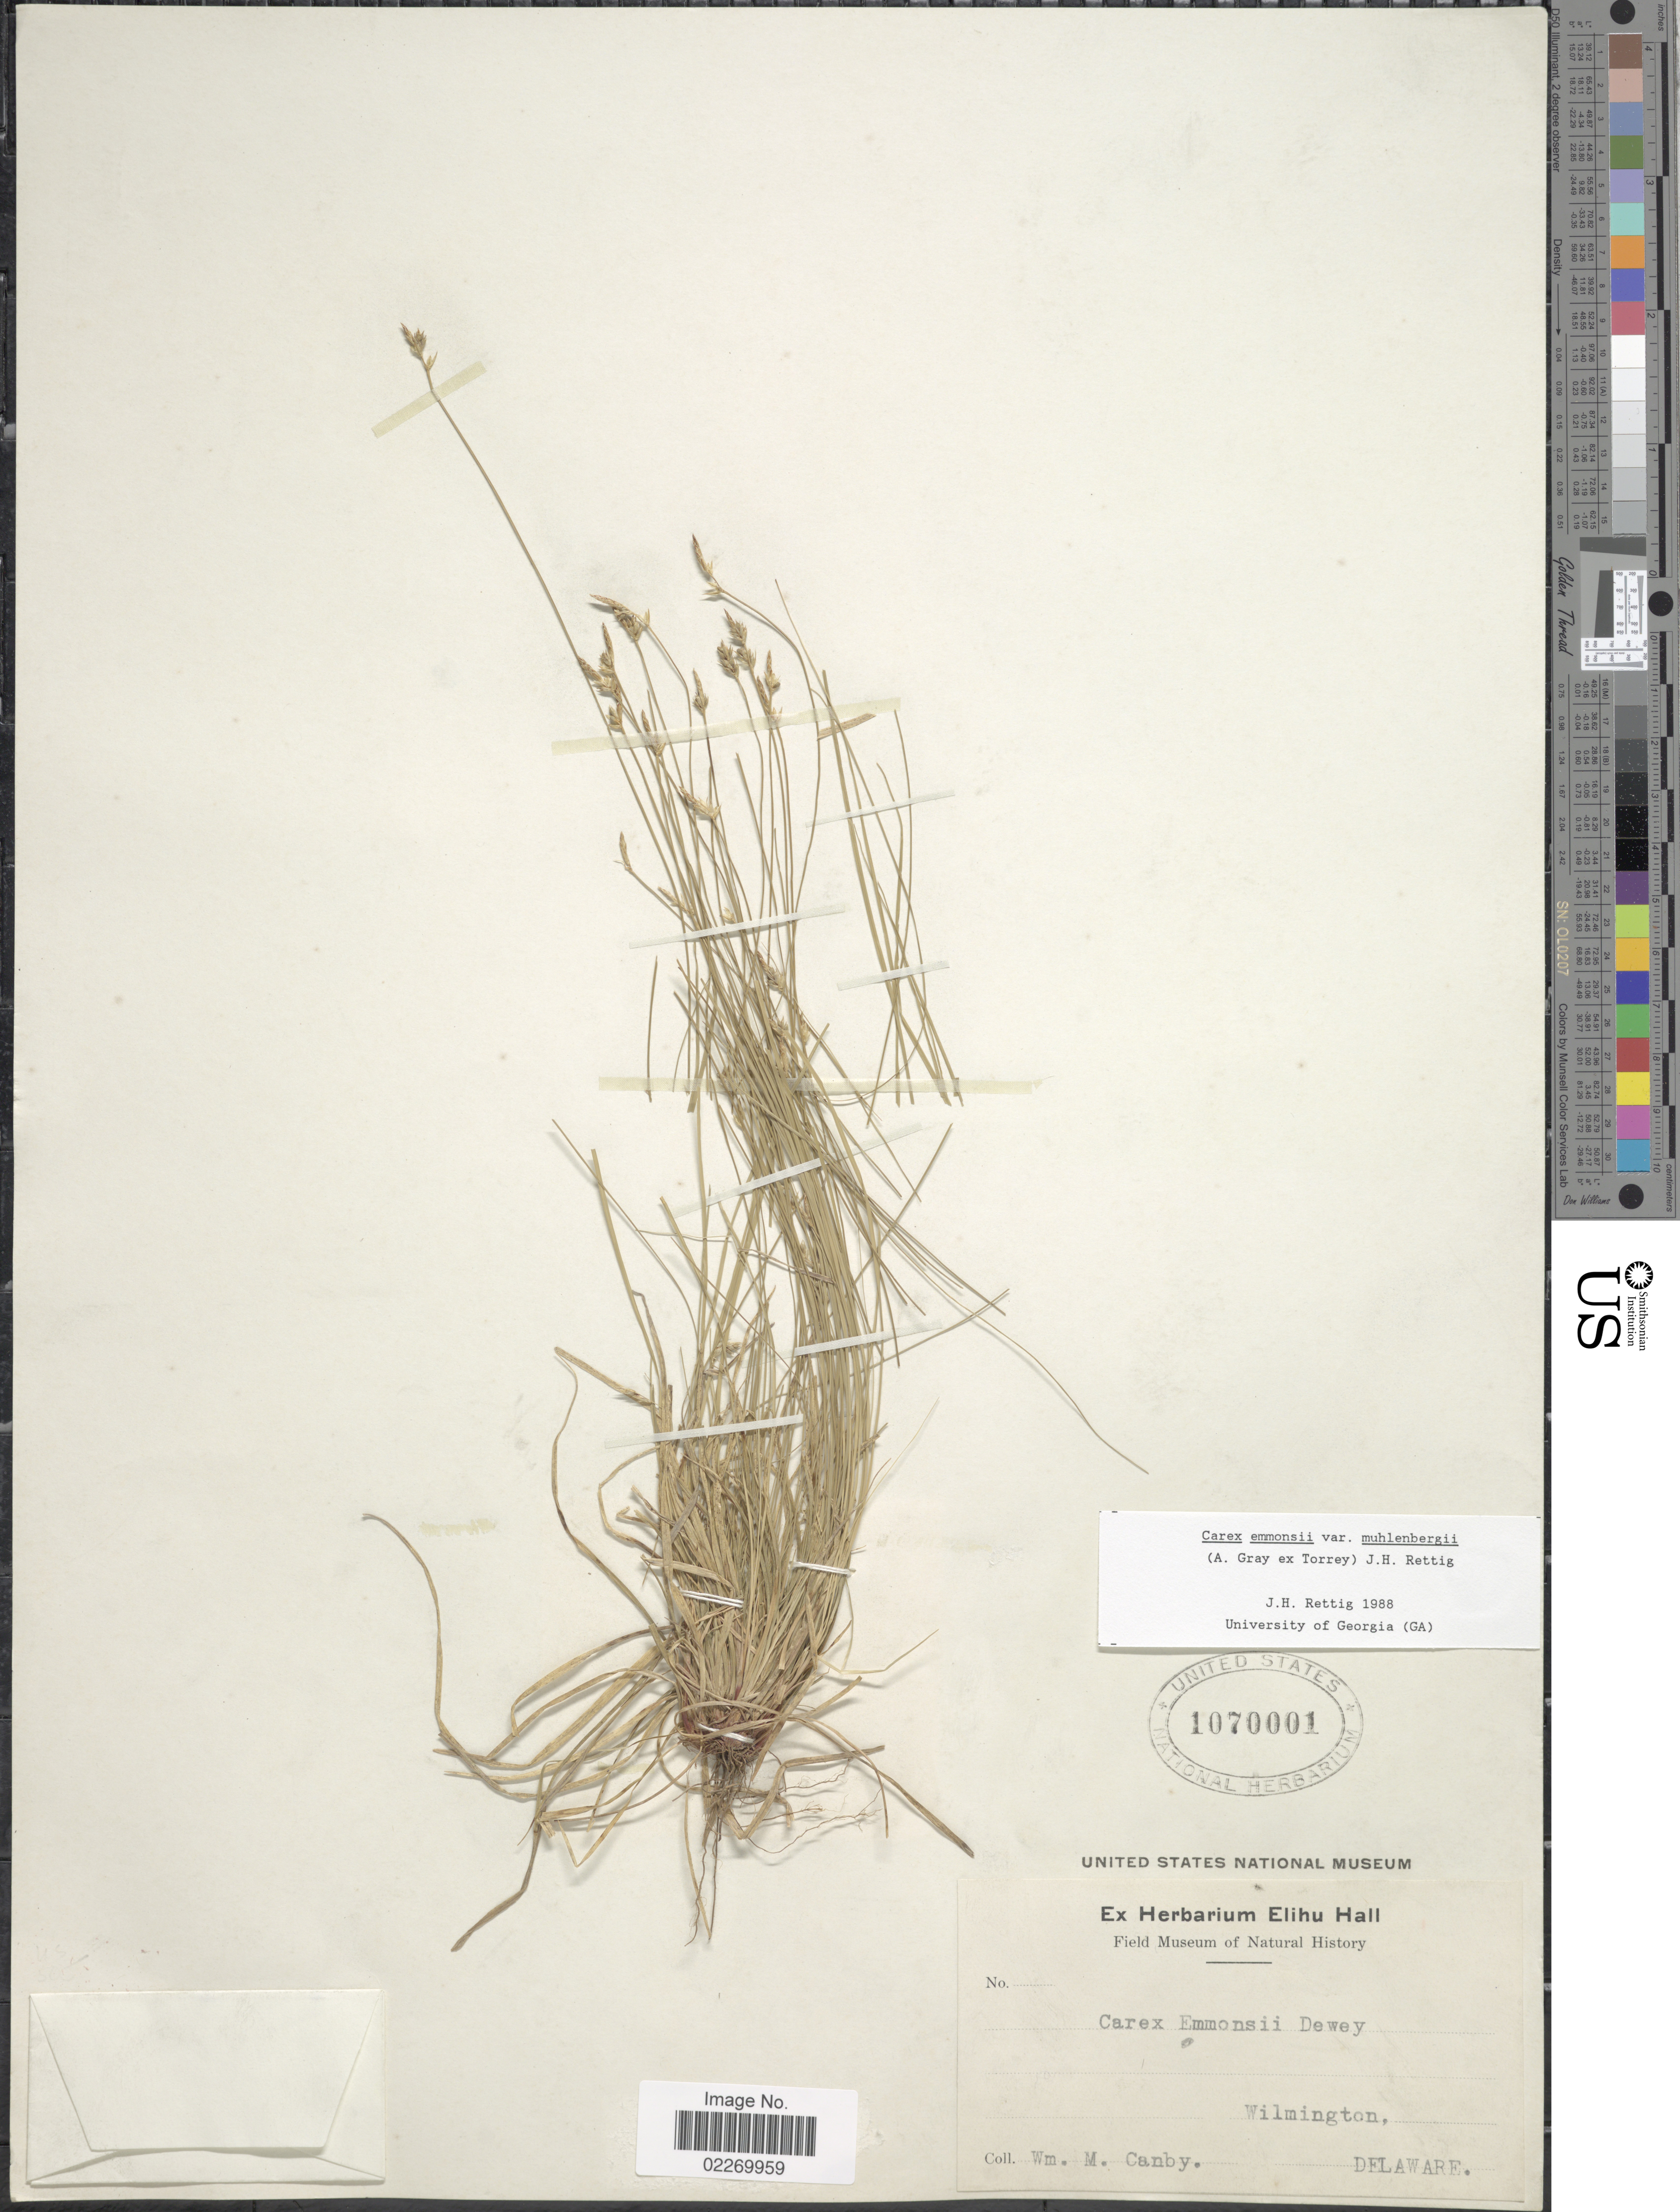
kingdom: Plantae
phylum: Tracheophyta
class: Liliopsida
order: Poales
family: Cyperaceae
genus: Carex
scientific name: Carex albicans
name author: Willd. ex Spreng.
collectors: W. M. Canby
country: United States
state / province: Delaware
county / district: New Castle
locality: Wilmington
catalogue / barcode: US 1070001